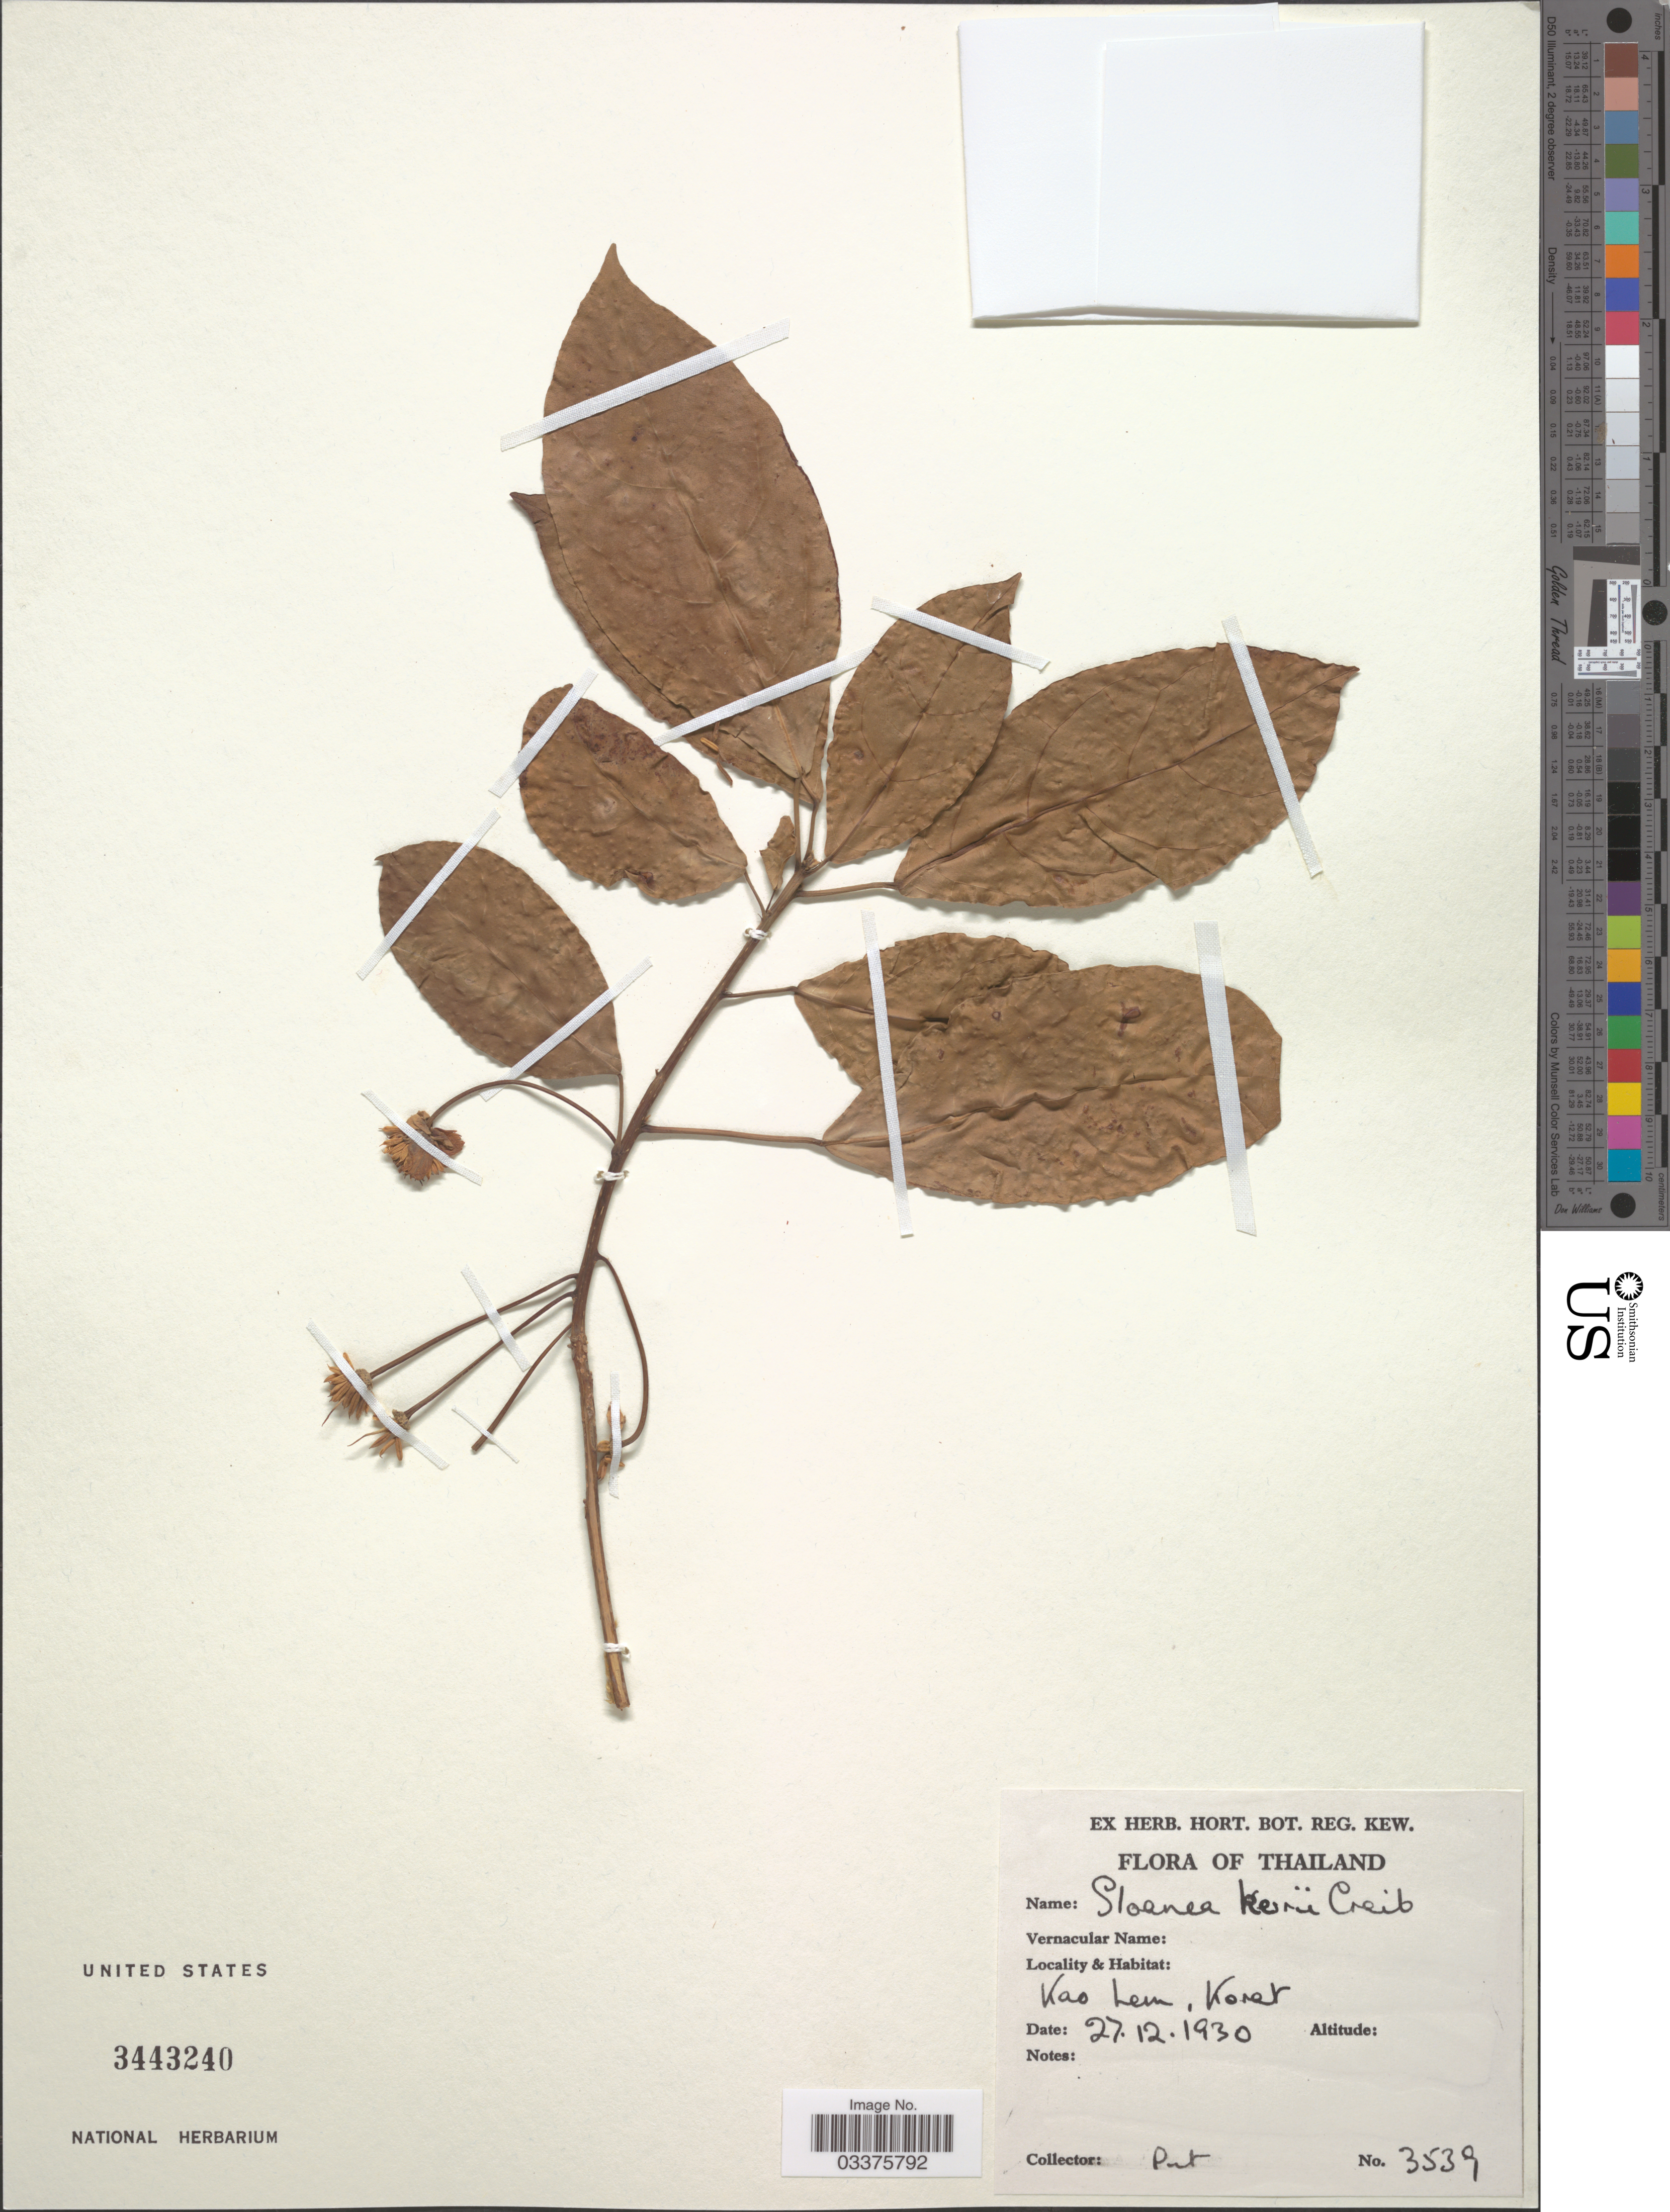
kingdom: Plantae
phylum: Tracheophyta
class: Magnoliopsida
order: Oxalidales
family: Elaeocarpaceae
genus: Sloanea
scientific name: Sloanea kerrii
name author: Craib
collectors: -. Put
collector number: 3539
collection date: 1930-12-27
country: Vietnam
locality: Kao Lem, Koret.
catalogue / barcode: US 3443240